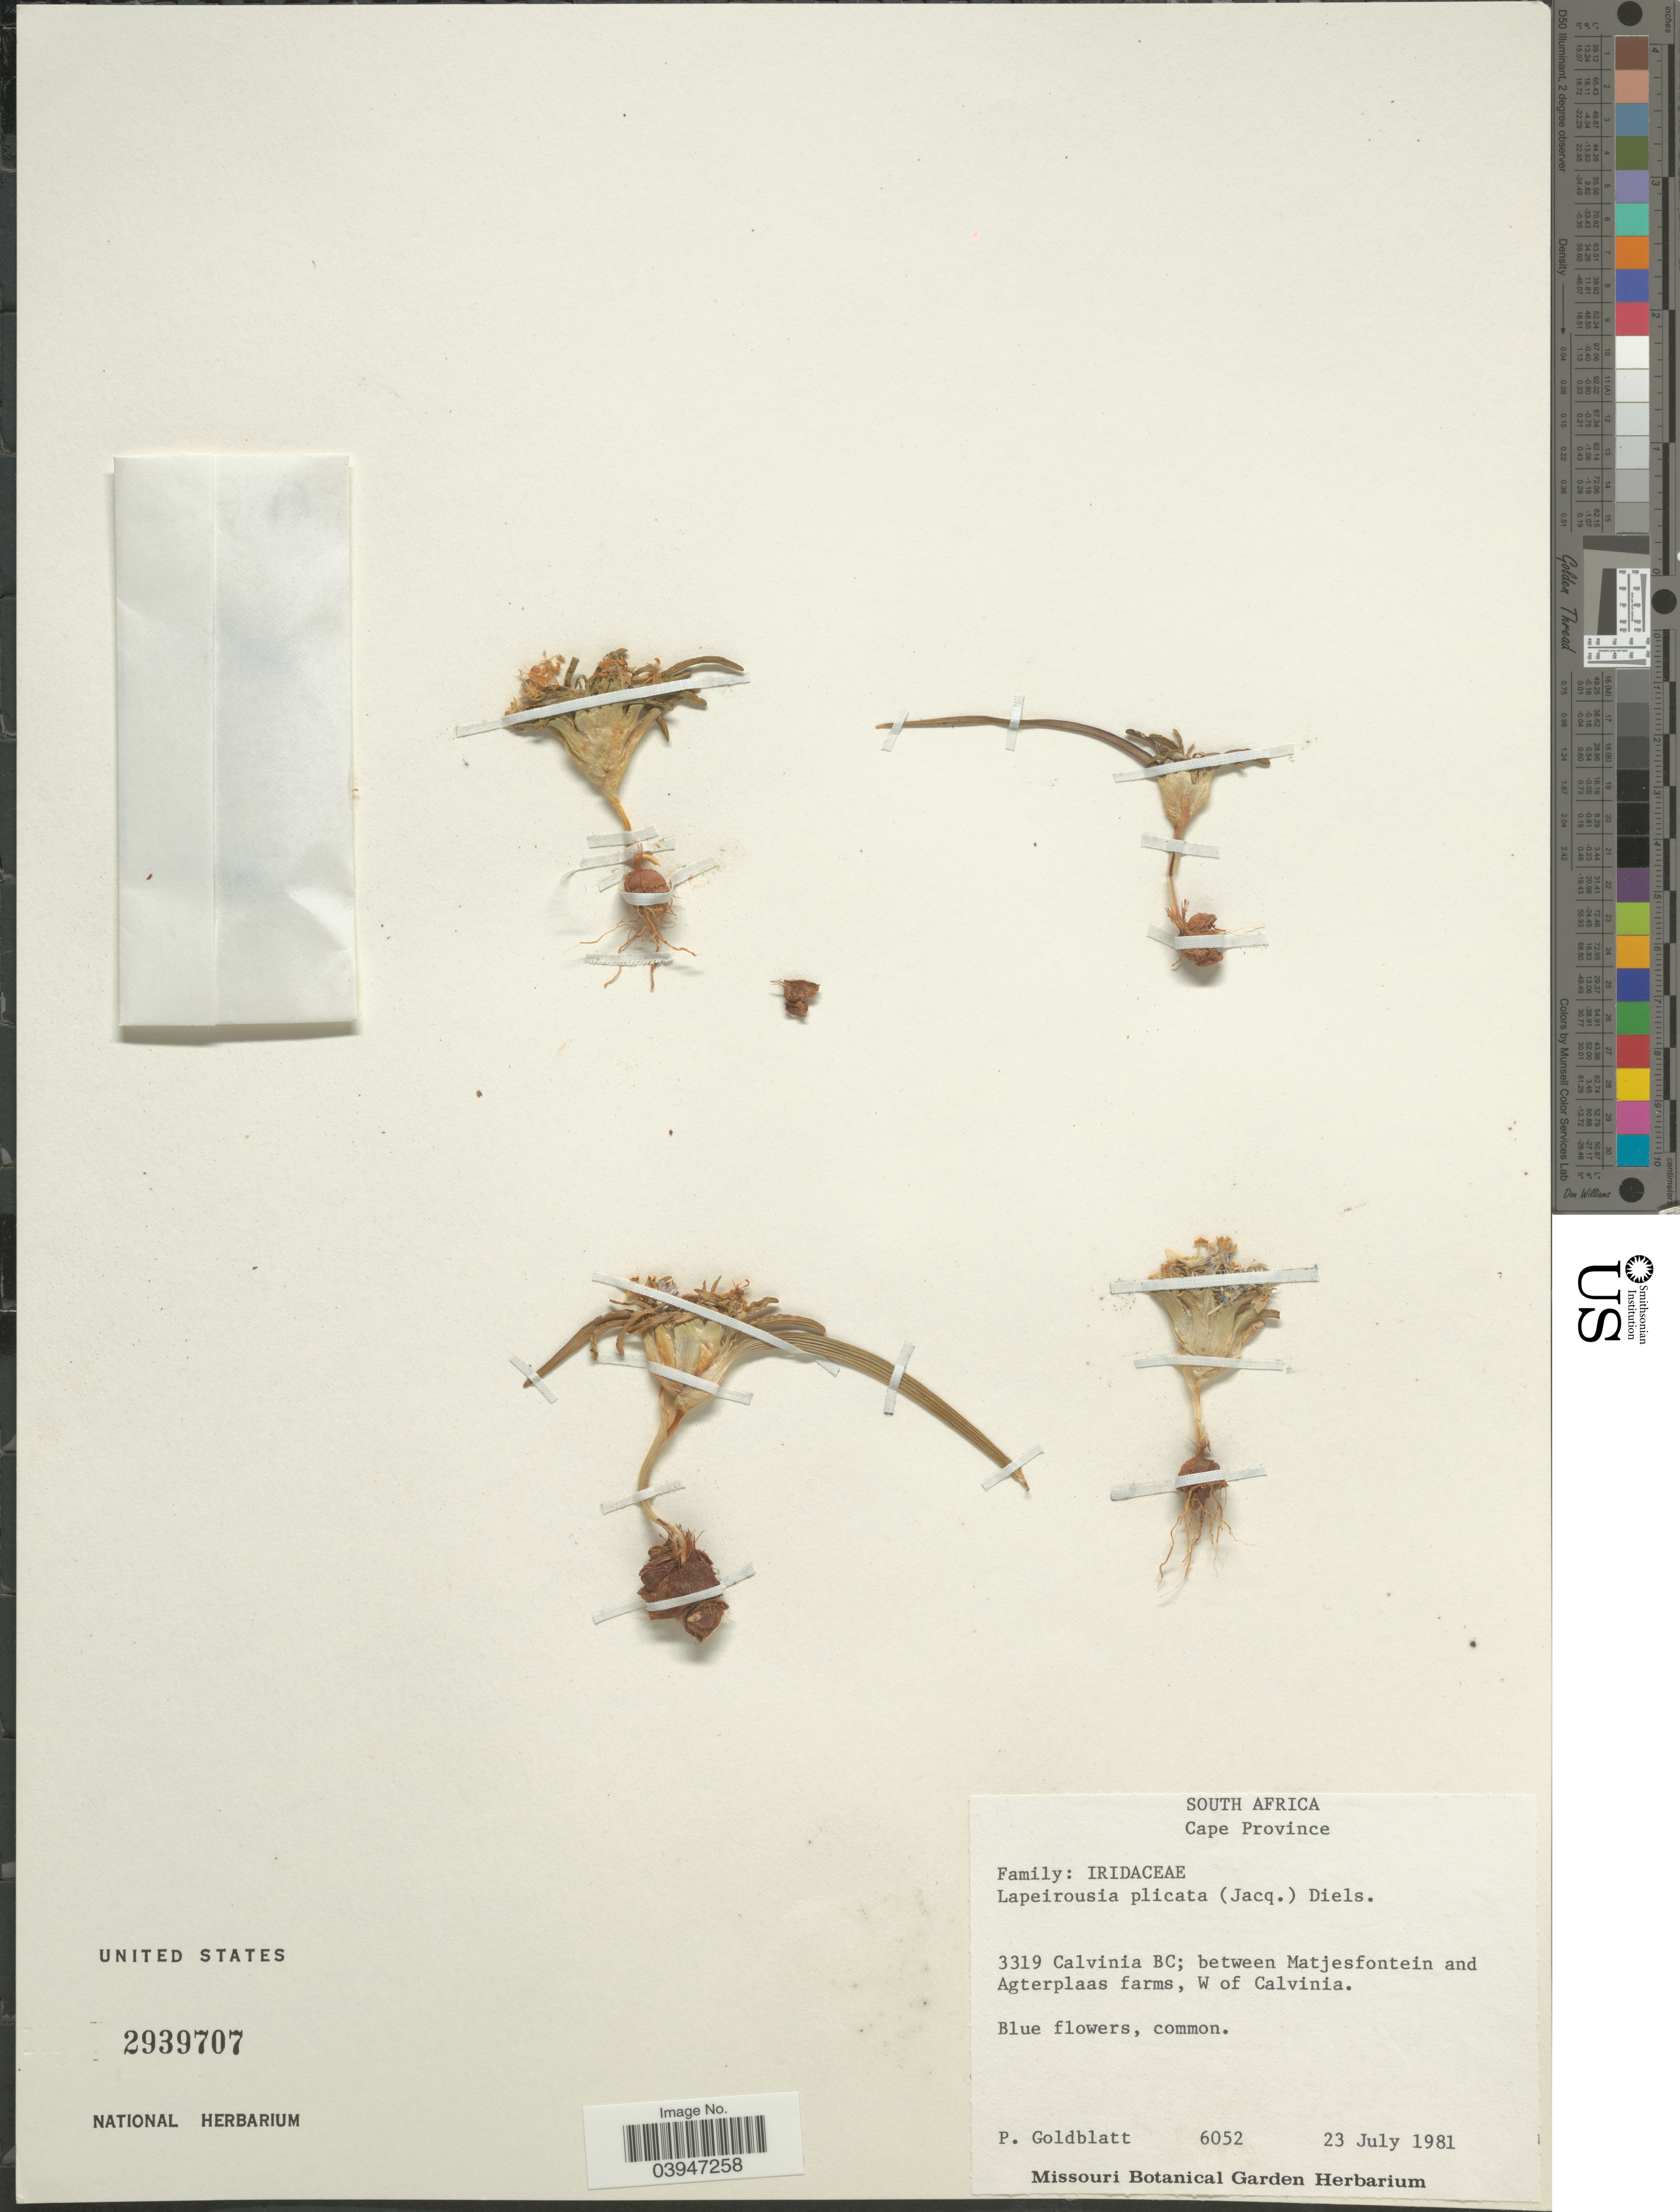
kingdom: Plantae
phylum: Tracheophyta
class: Liliopsida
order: Asparagales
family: Iridaceae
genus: Lapeirousia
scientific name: Lapeirousia plicata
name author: (Jacq.) Diels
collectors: P. Goldblatt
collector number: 6052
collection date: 1981-07-23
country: South Africa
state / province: Northern Cape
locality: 3319 Calvinia BC; between Matjesfontein and Agterplaas farms, W of Calvinia.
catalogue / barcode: US 2939707